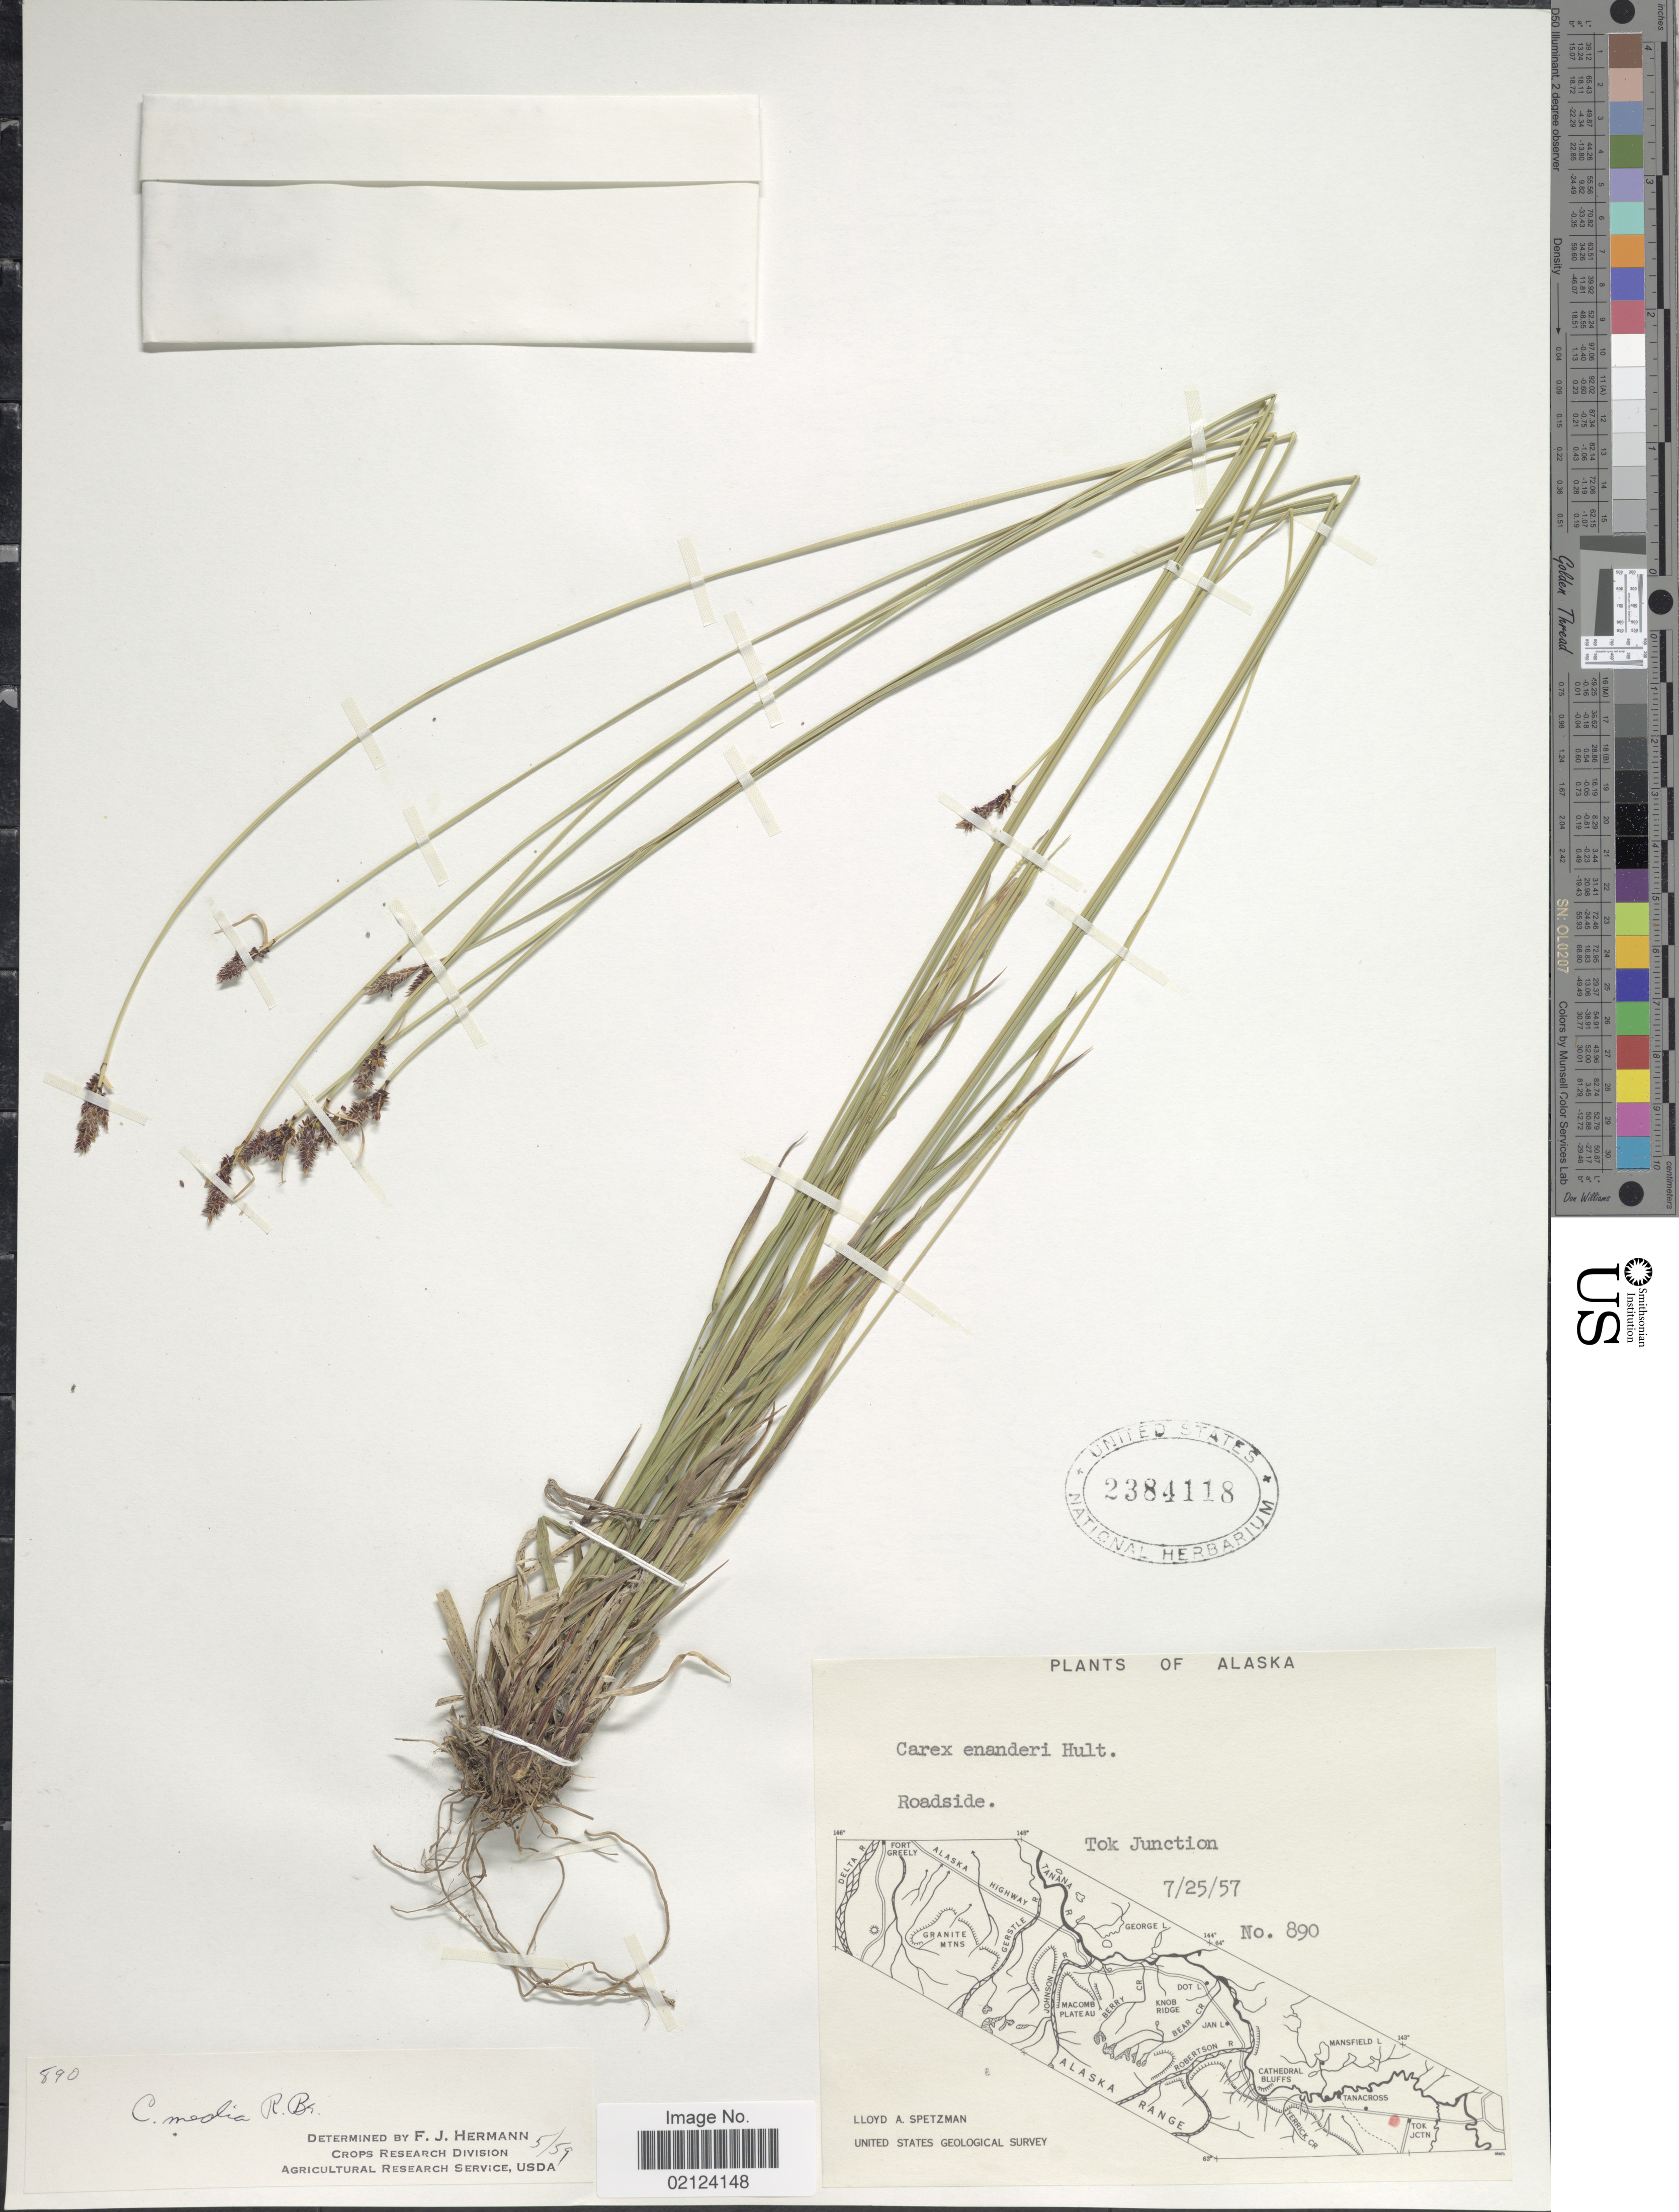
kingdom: Plantae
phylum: Tracheophyta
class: Liliopsida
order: Poales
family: Cyperaceae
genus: Carex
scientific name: Carex media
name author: R. Br.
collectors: L. Spetzman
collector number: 890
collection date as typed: Transcribed d/m/y: 25/7/57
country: United States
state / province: Alaska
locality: Tok Junction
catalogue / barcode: US 2384118